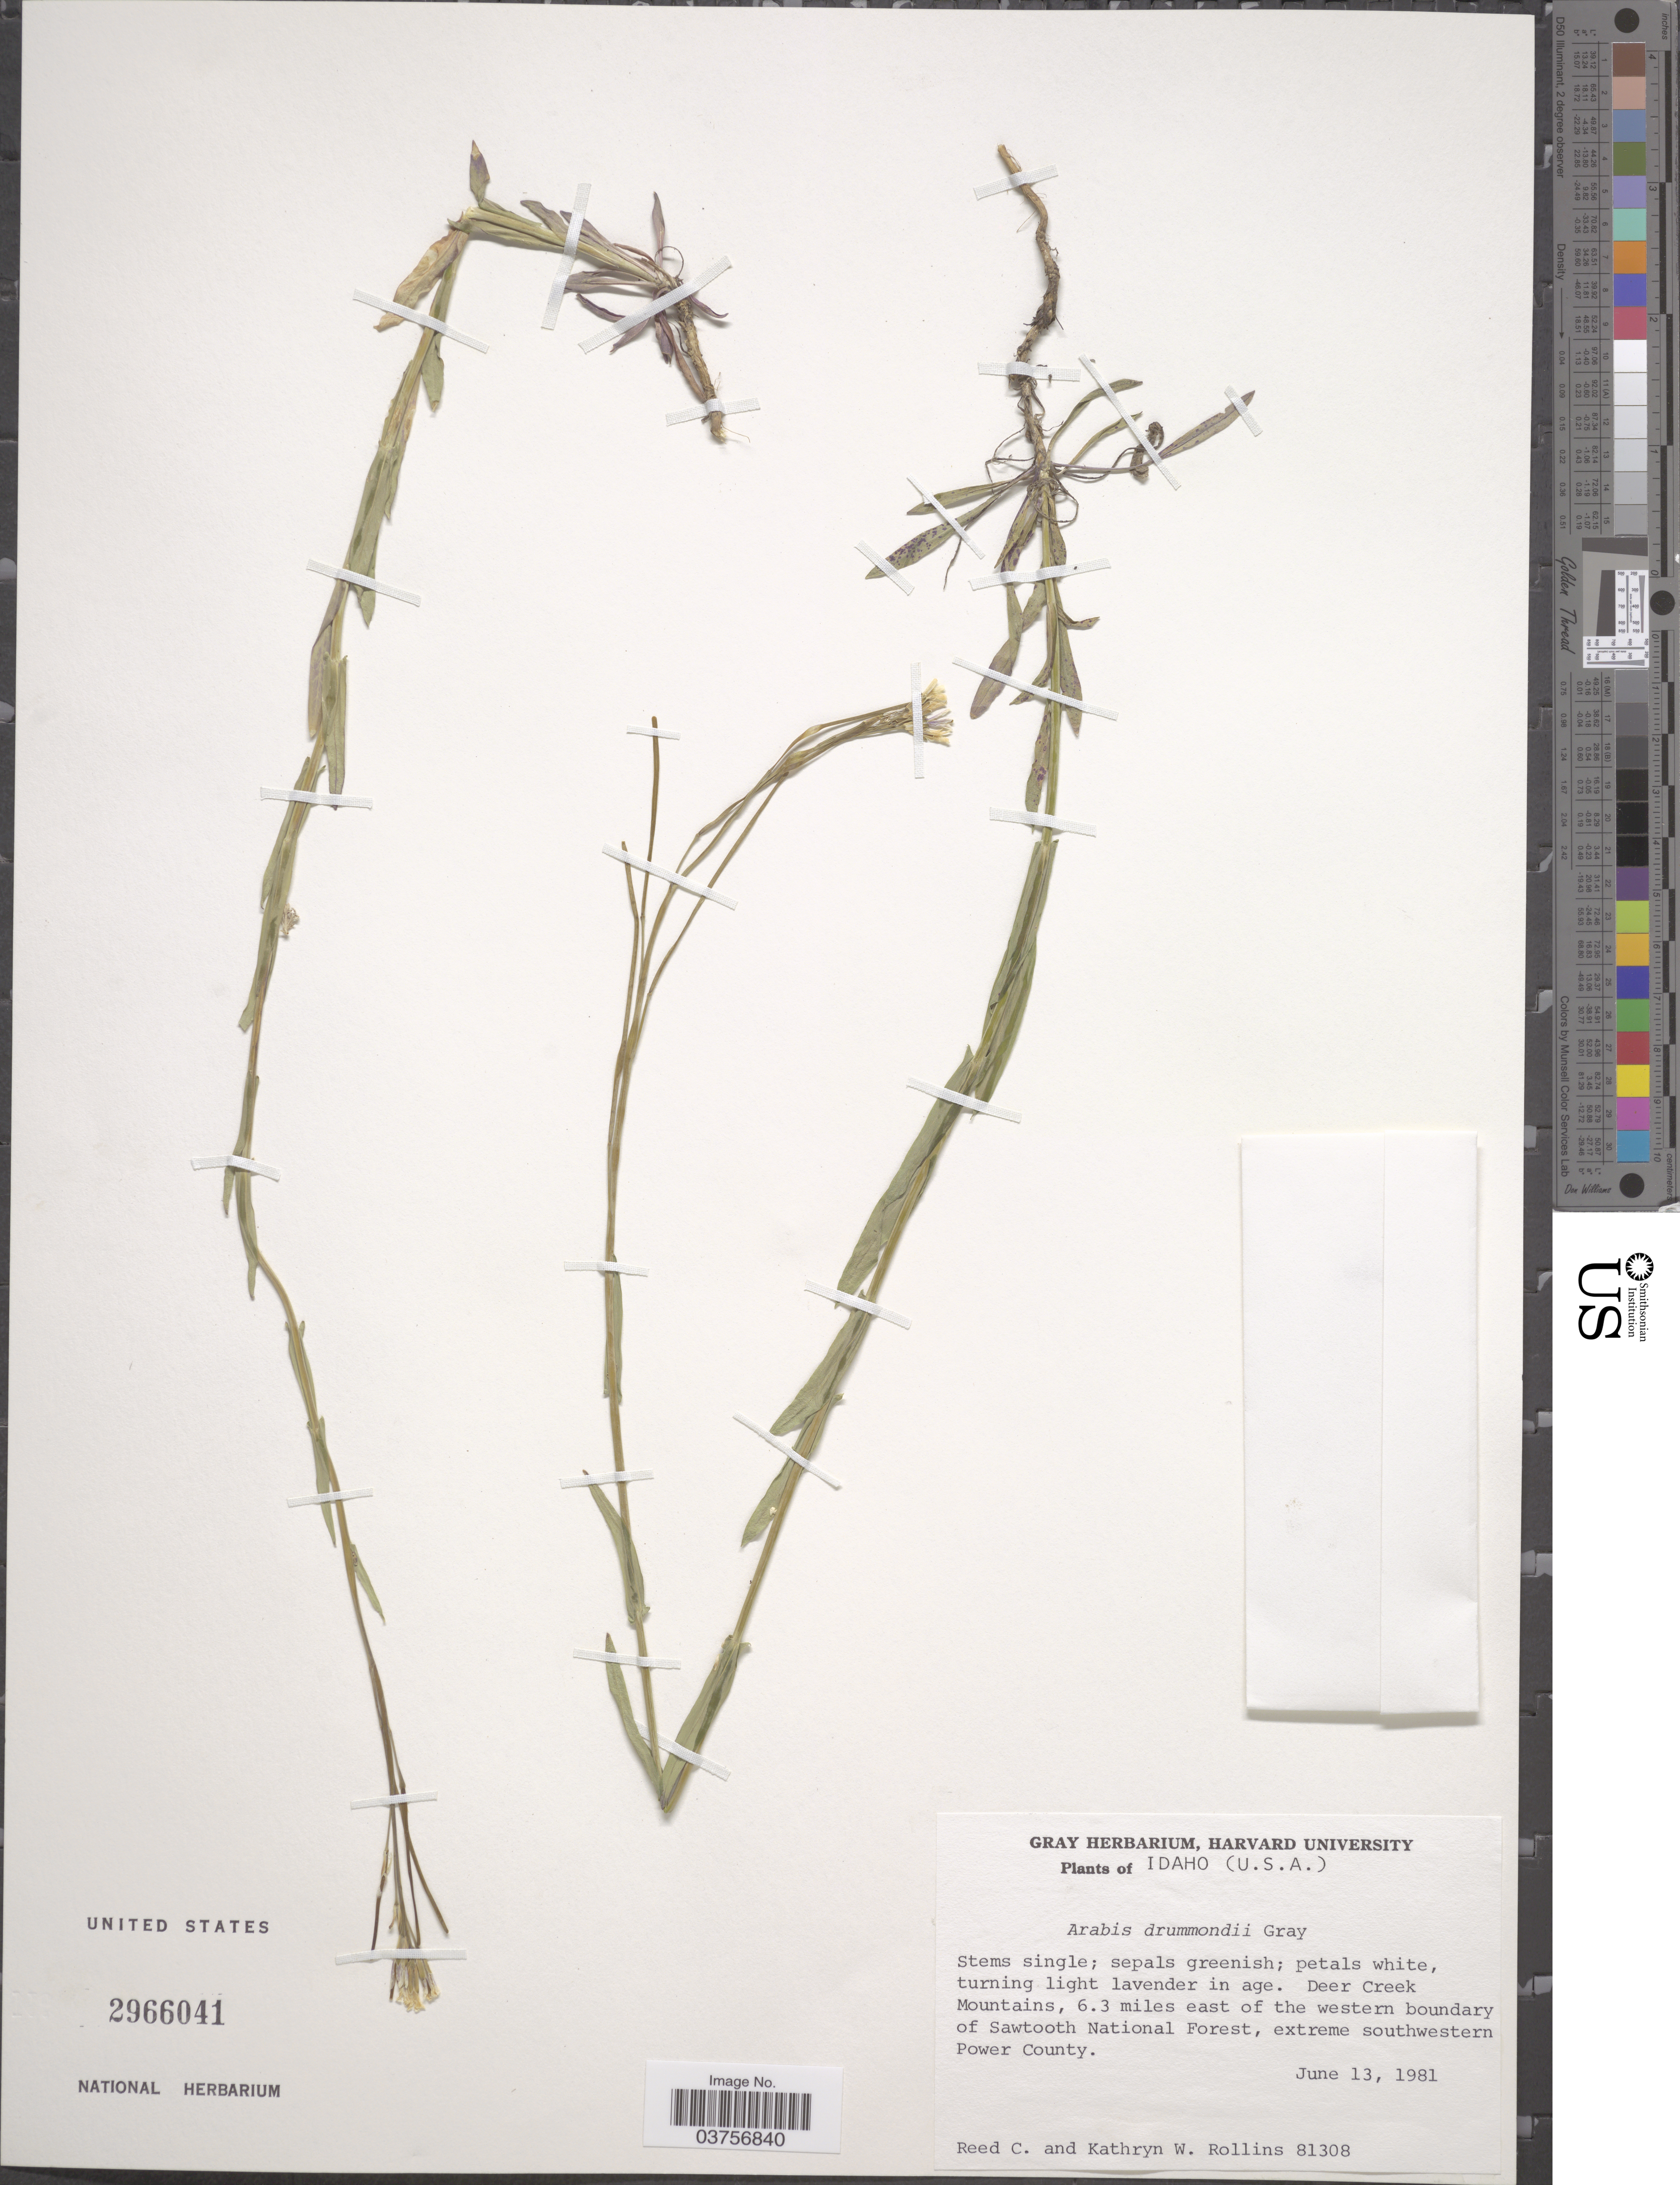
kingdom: Plantae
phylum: Tracheophyta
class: Magnoliopsida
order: Brassicales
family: Brassicaceae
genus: Arabis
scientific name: Arabis drummondii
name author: A. Gray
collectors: R. C. Rollins & K. W. Rollins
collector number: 81308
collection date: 1981-06-13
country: United States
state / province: Idaho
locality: Deer Creek Mountains, 6.3 miles east of the western boundary of Sawtooth National Forest, extreme southwestern Power County.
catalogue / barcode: US 2966041